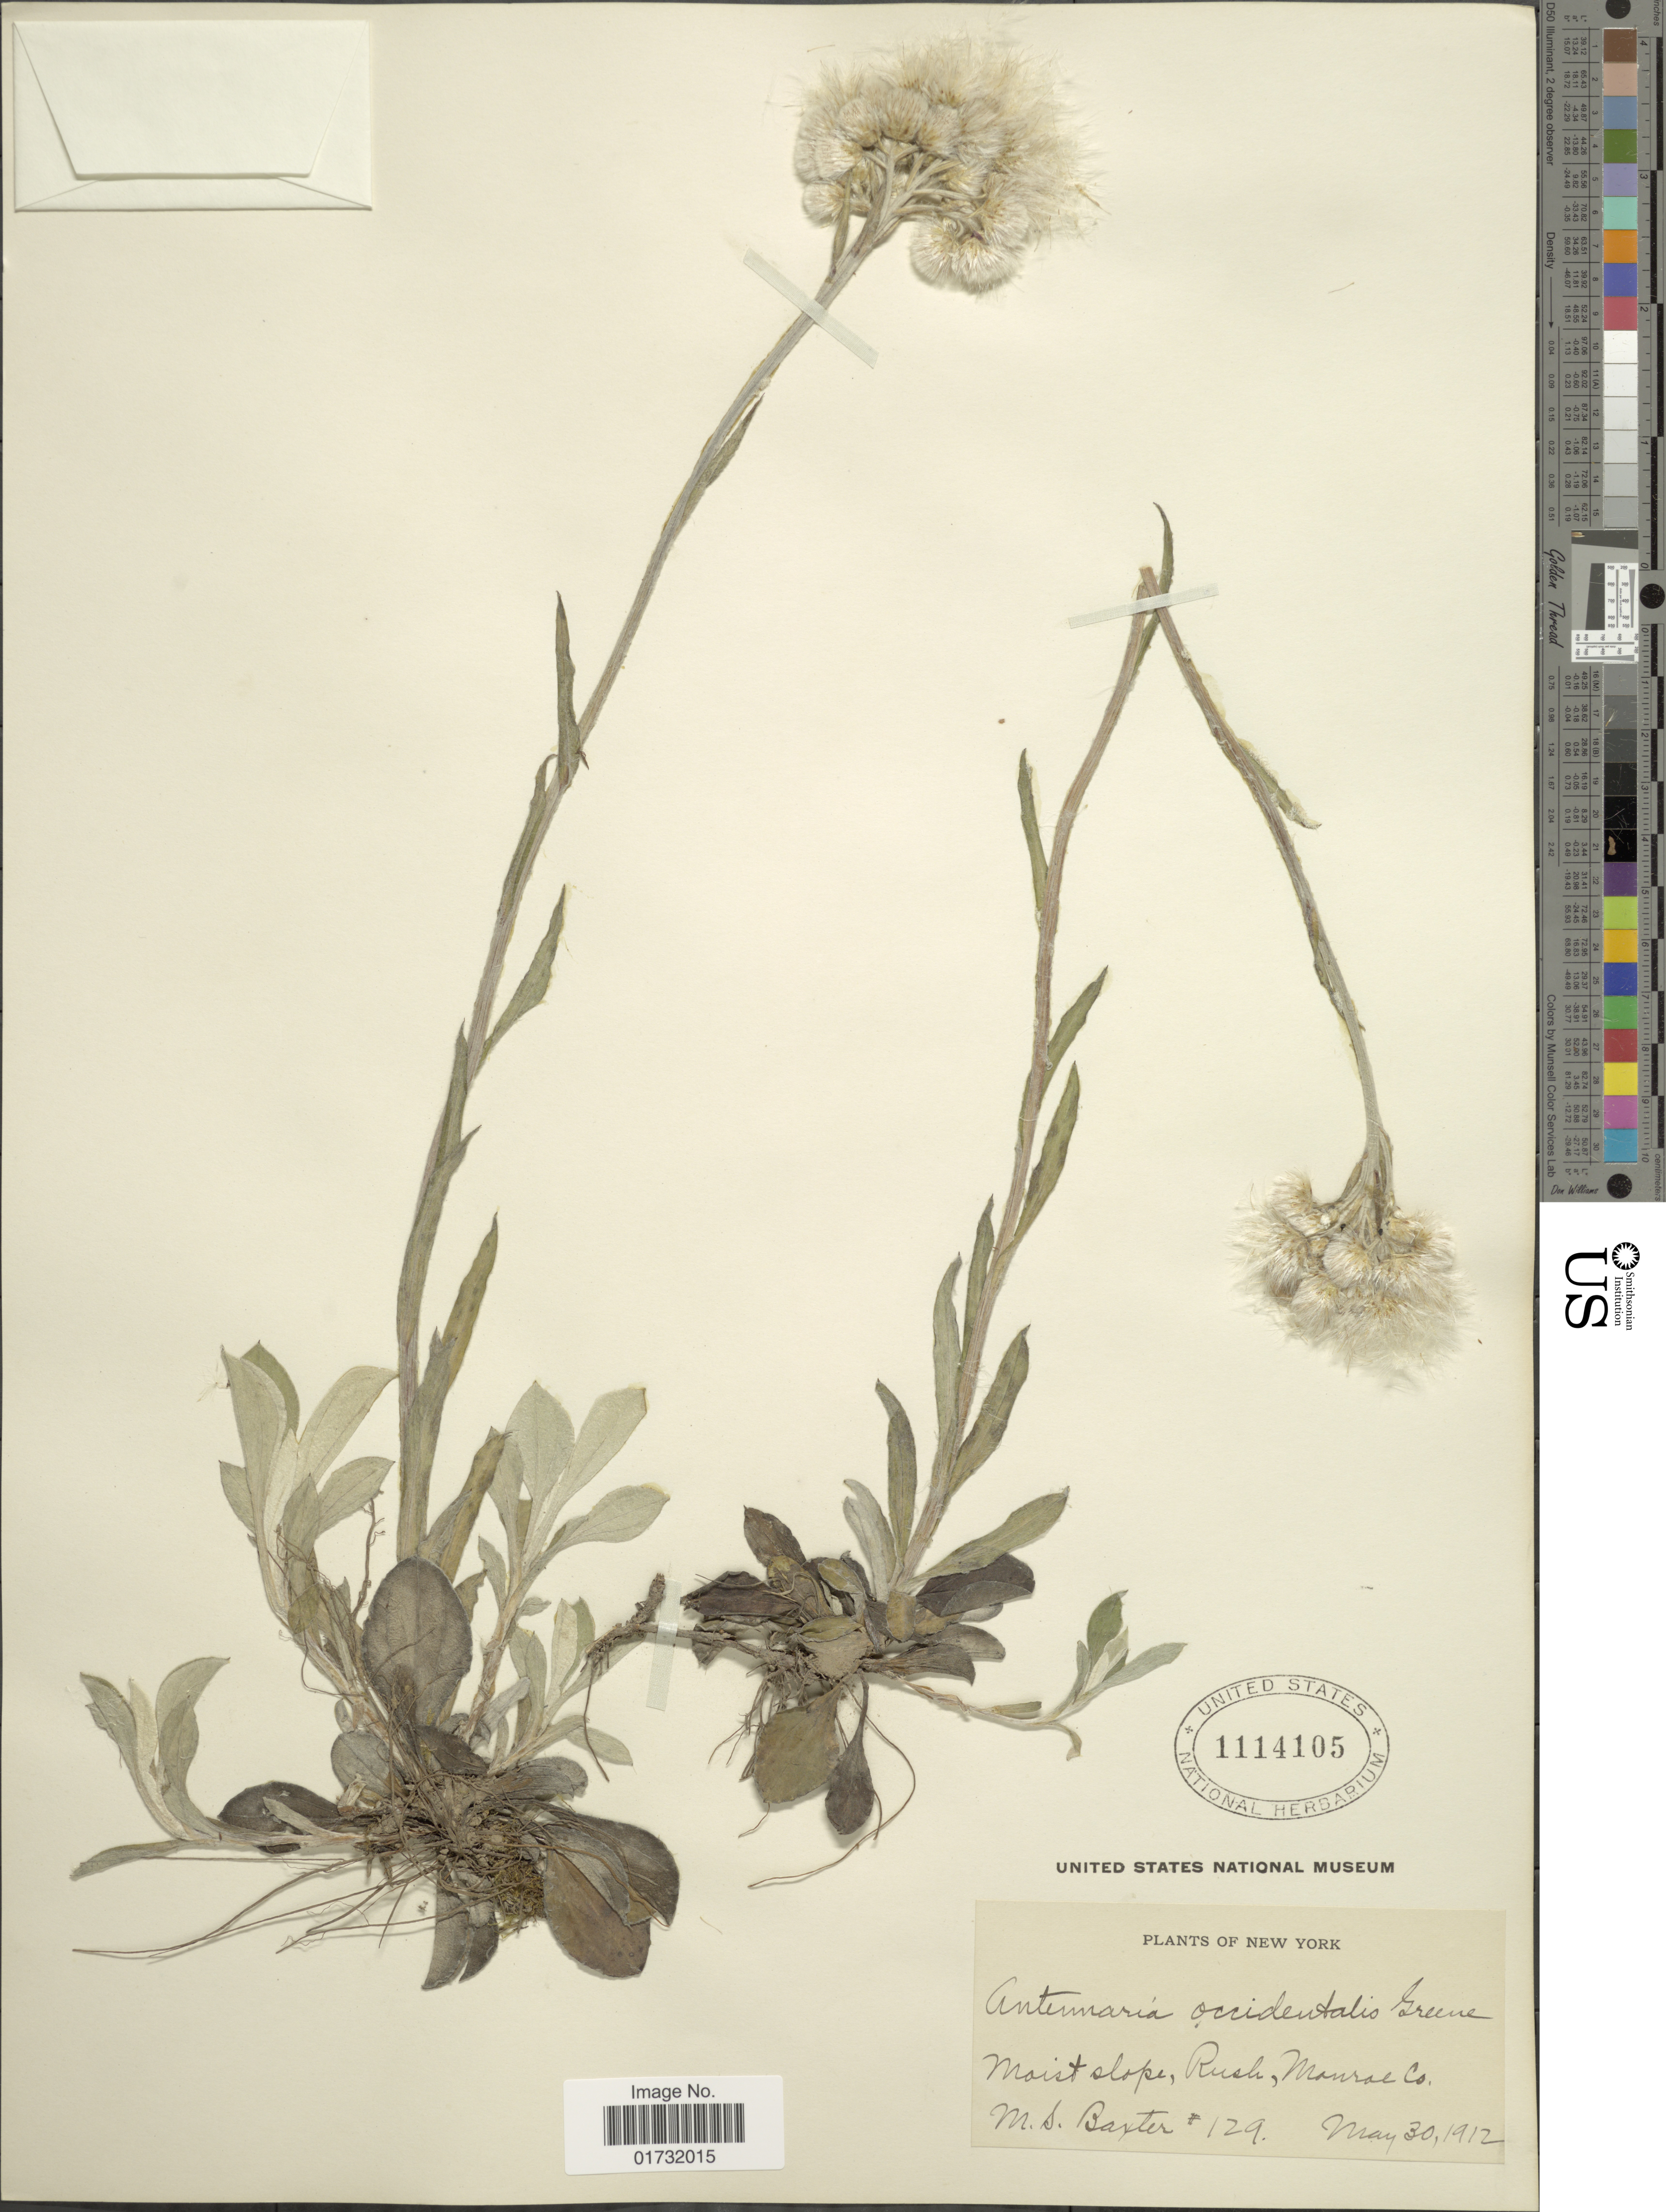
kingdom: Plantae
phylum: Tracheophyta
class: Magnoliopsida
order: Asterales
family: Asteraceae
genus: Antennaria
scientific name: Antennaria occidentalis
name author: Greene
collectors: M. Baxter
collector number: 129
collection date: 1912-05-30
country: United States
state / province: New York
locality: Rush, Monroe Co.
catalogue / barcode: US 1114105